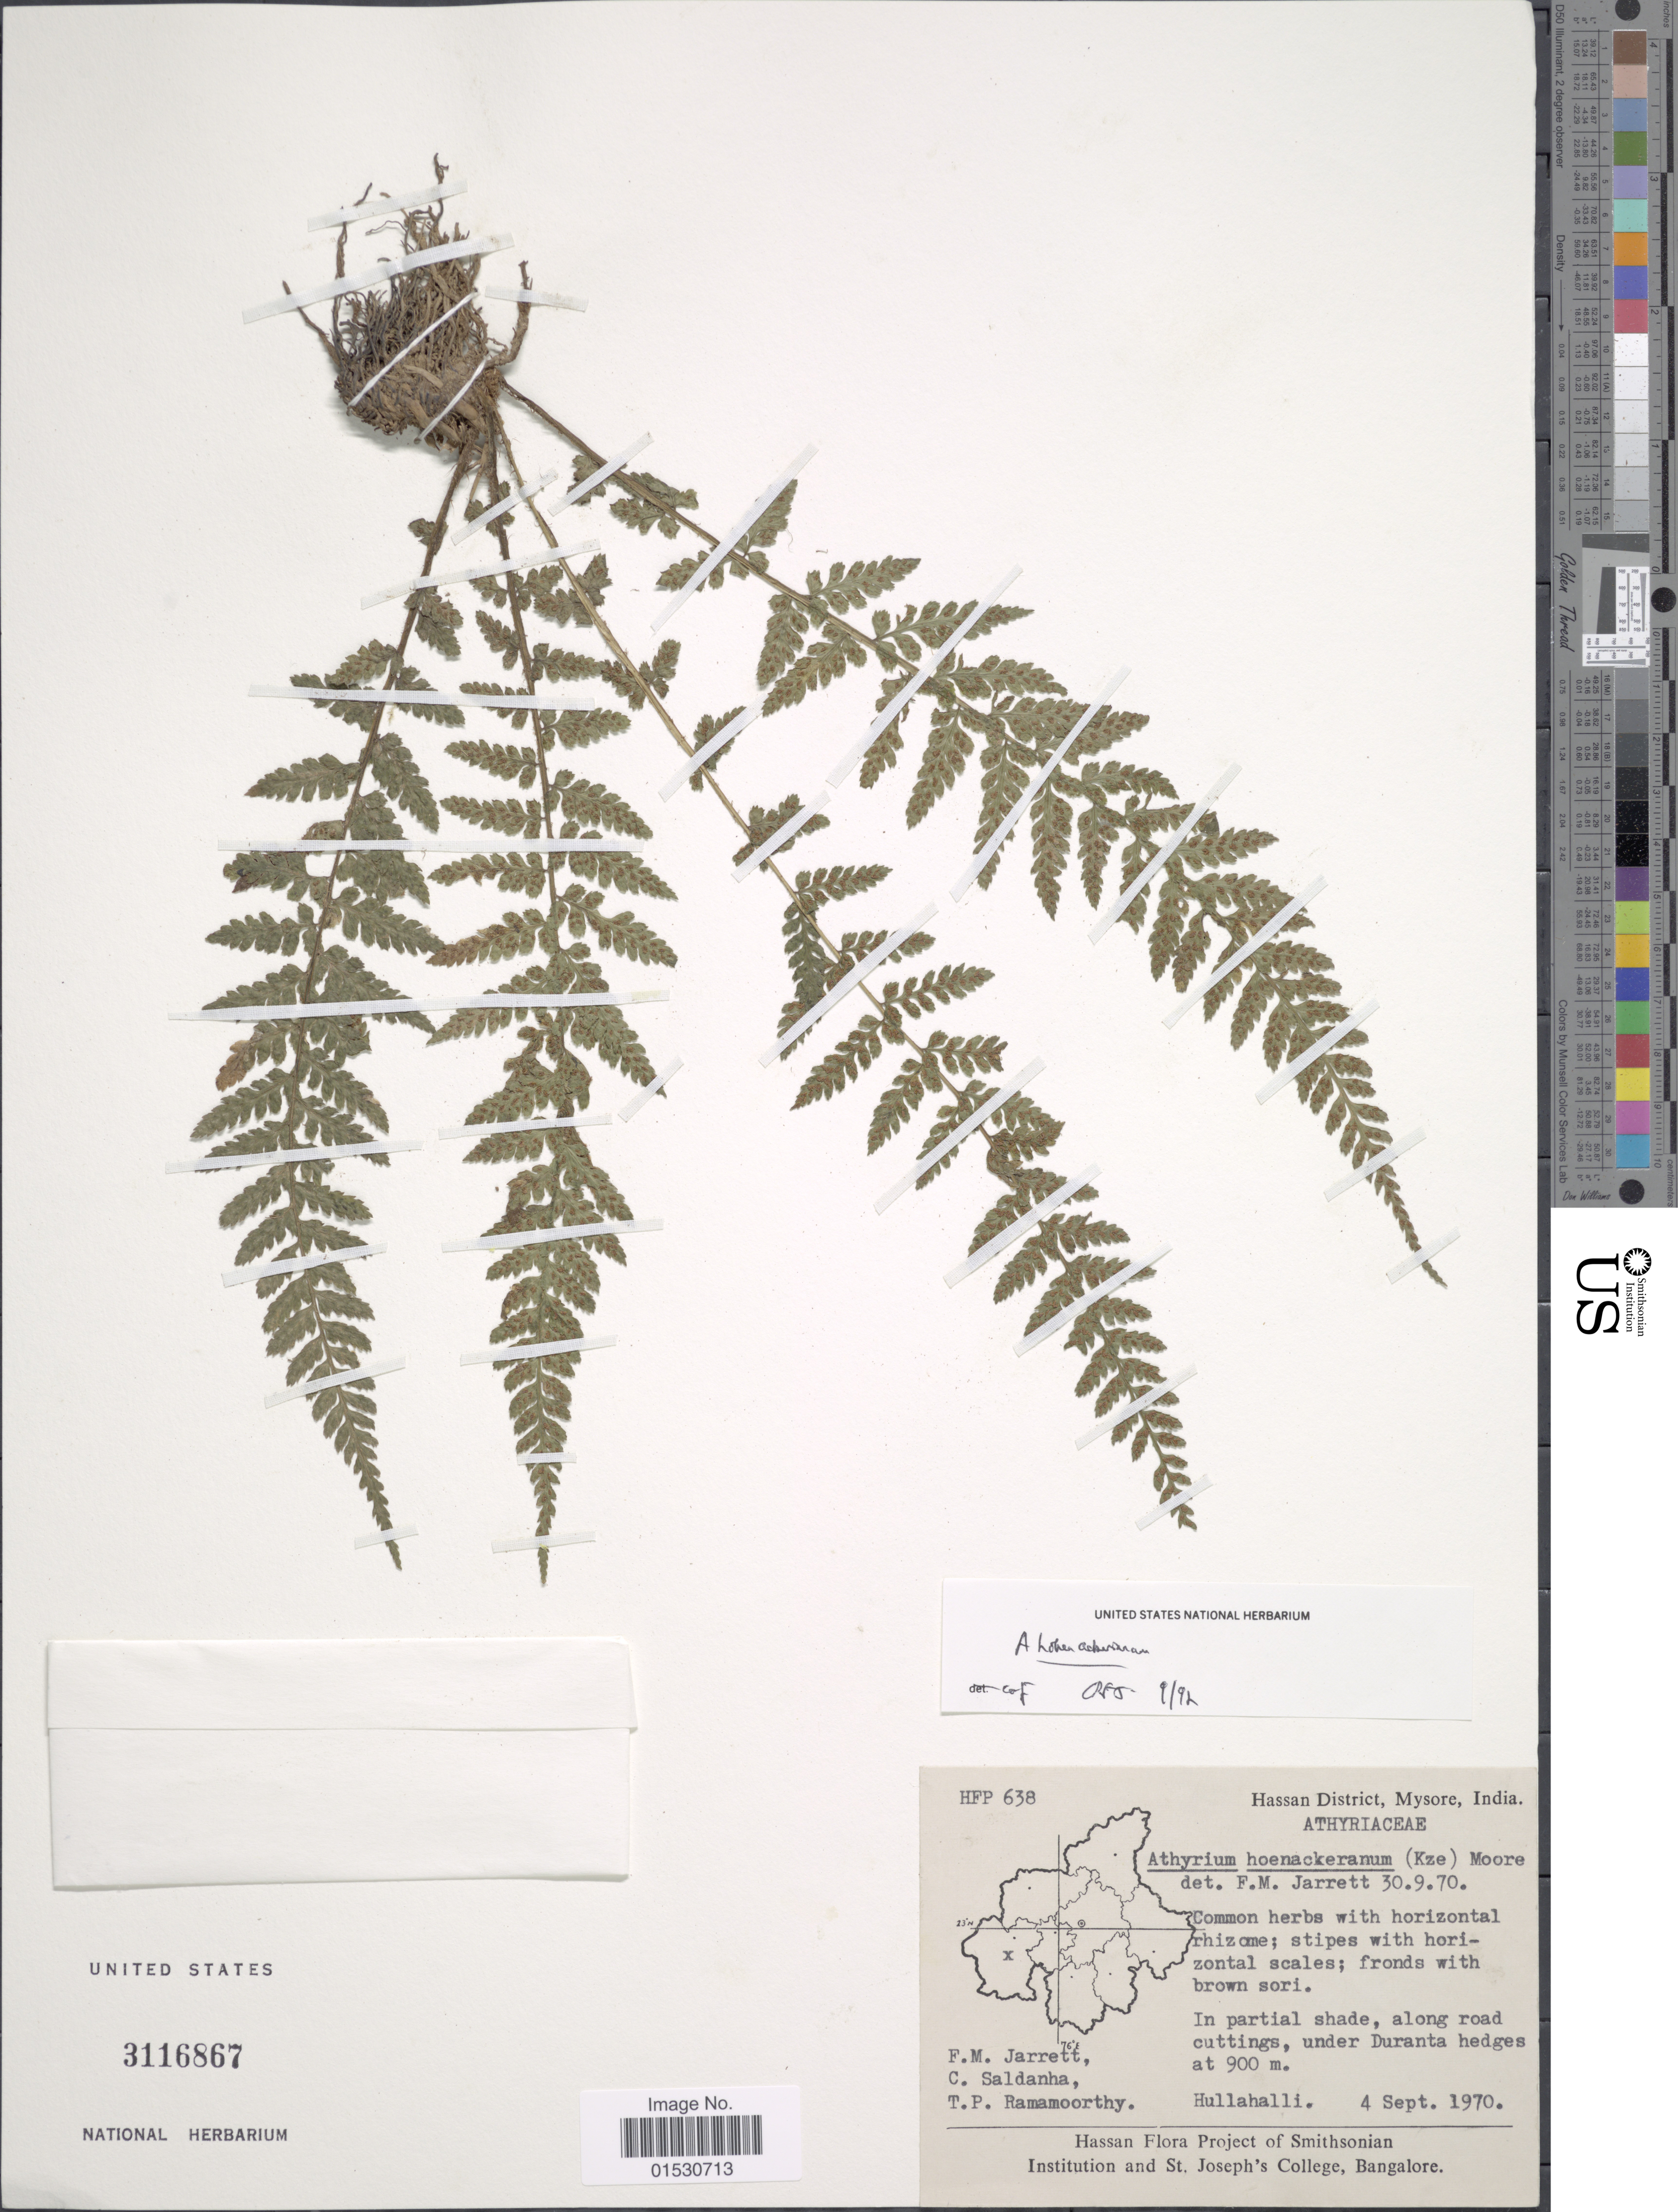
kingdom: Plantae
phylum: Tracheophyta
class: Polypodiopsida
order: Polypodiales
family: Athyriaceae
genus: Athyrium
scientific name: Athyrium hohenacherianum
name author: (Kunze) T. Moore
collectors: F. M. Jarrett, C. Saldanha & T. P. Ramamoorthy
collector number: HFP 638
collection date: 1970-09-04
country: India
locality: Hassan District, Mysore, In partial shade, along road cuttings, under Duranta hedges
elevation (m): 900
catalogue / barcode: US 3116867